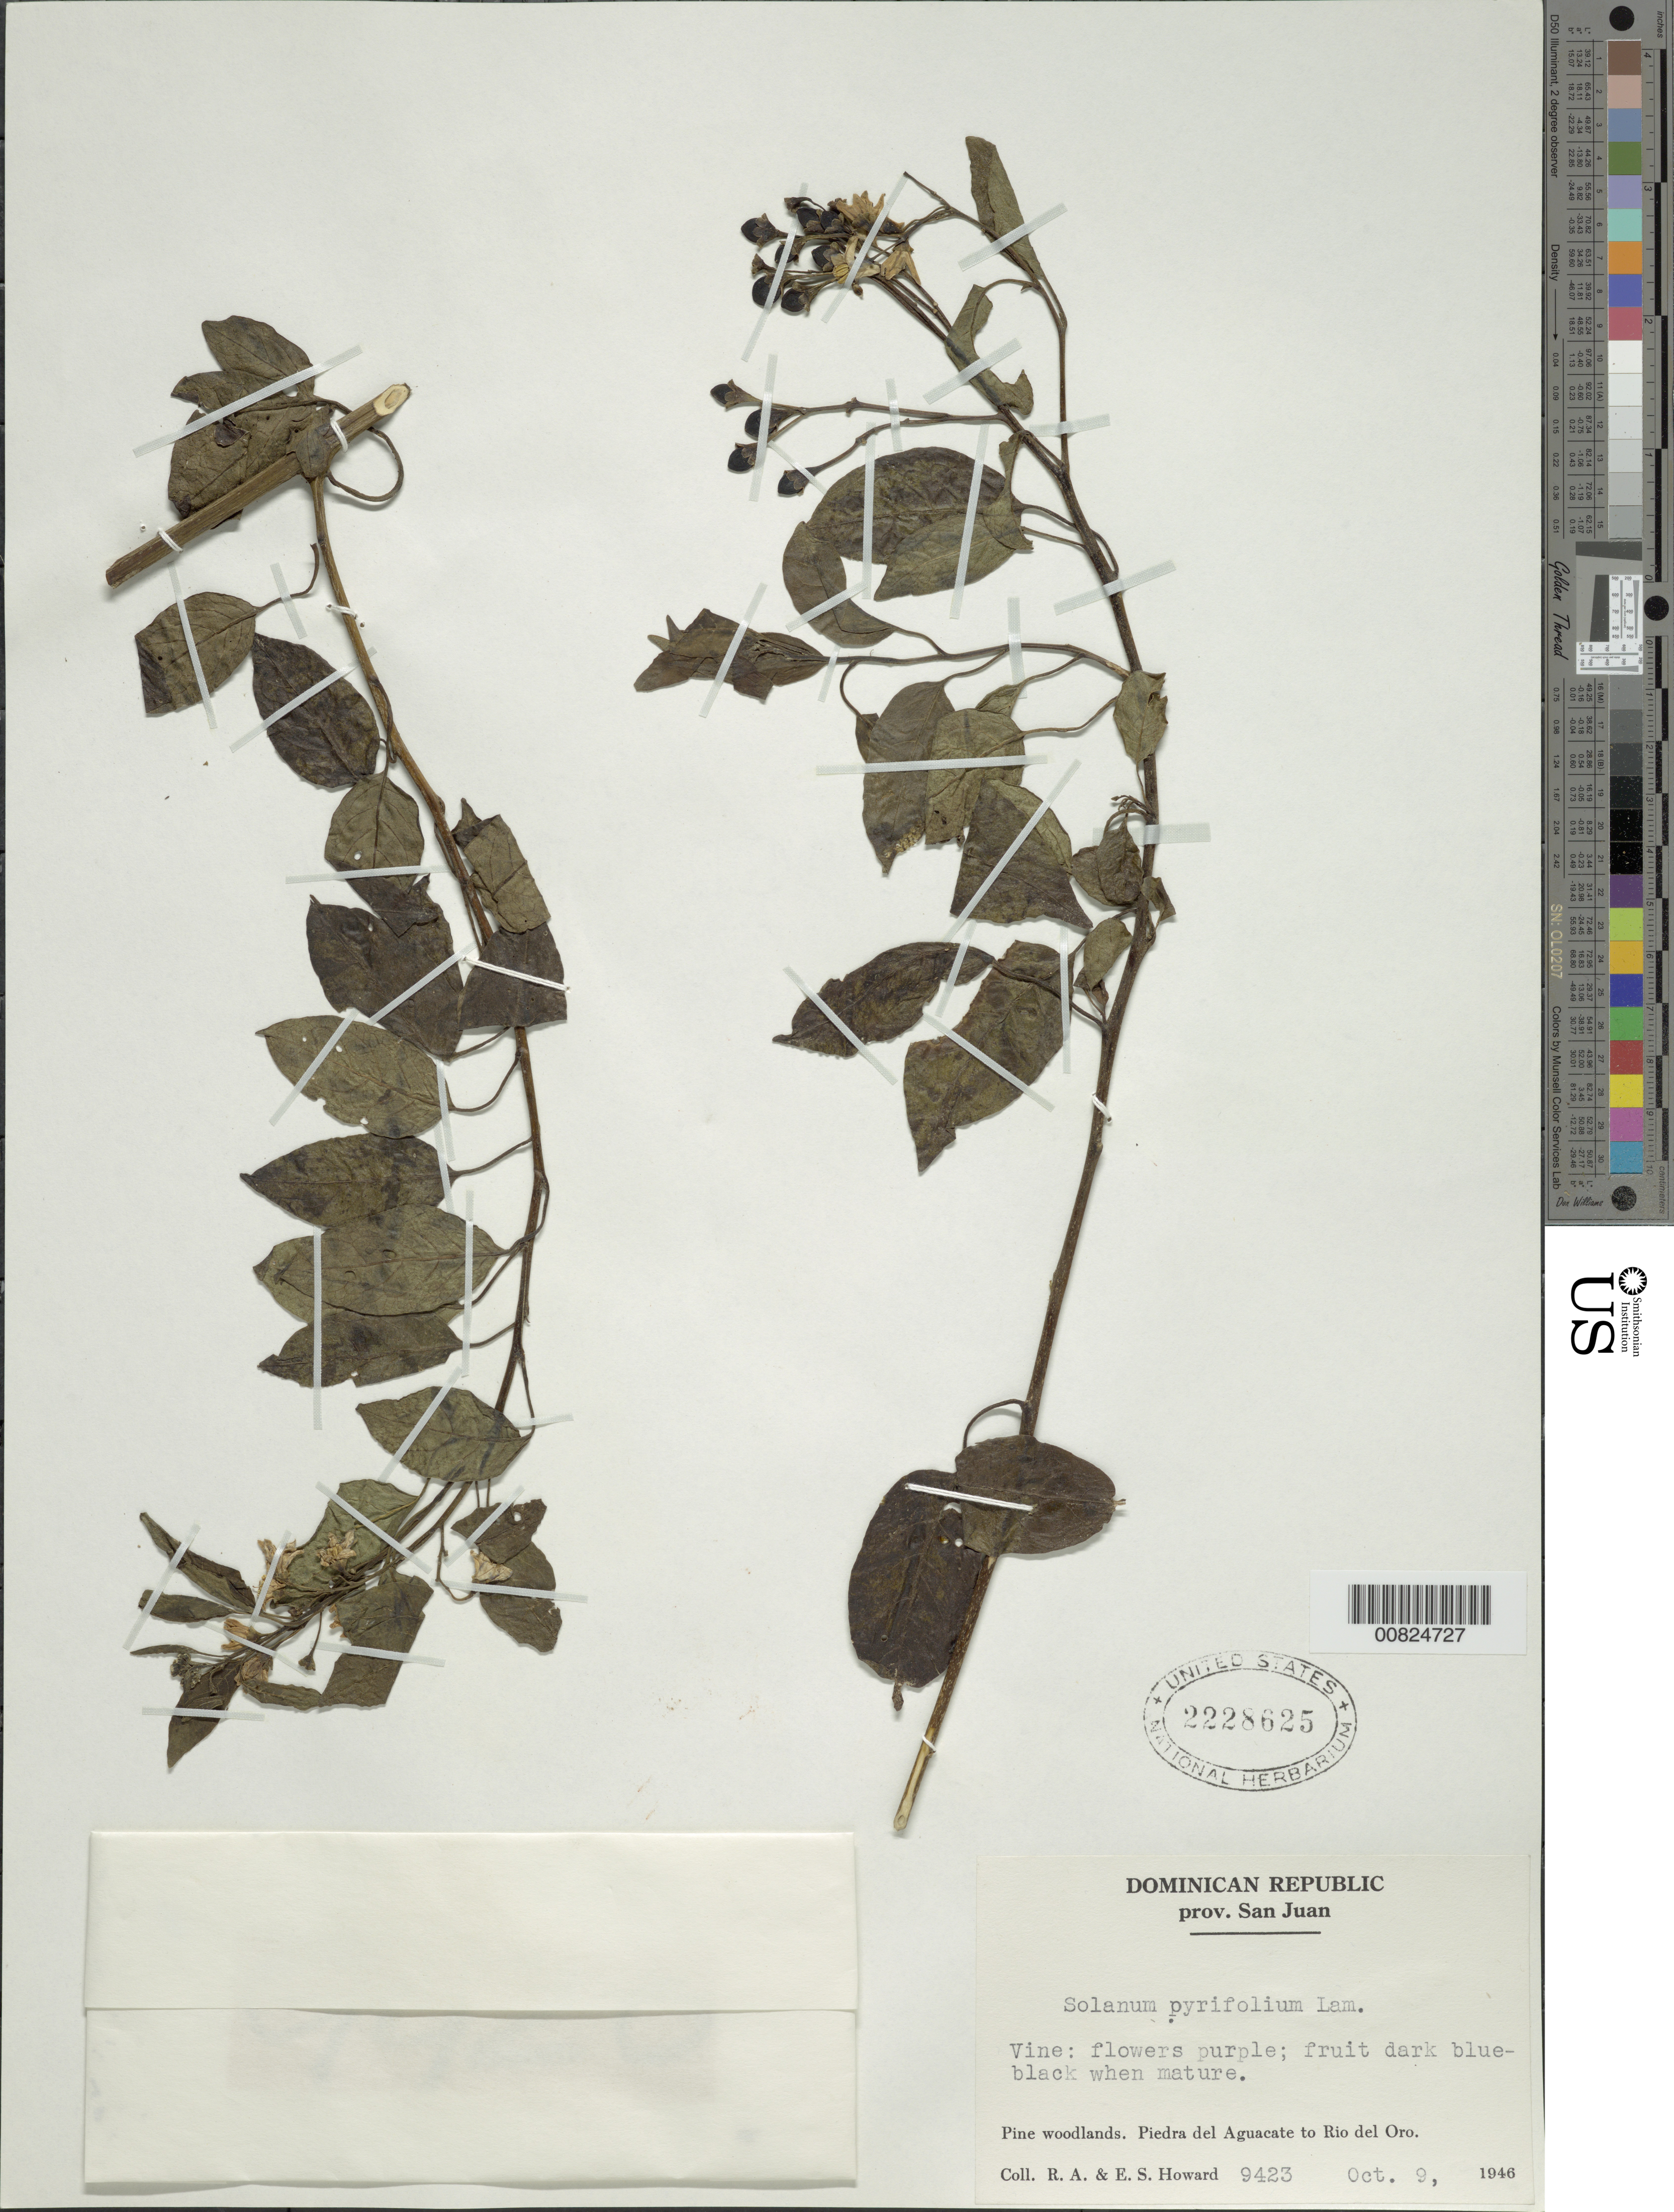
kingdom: Plantae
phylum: Tracheophyta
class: Magnoliopsida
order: Solanales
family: Solanaceae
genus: Solanum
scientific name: Solanum pyrifolium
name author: Lam.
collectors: R. A. Howard & E. S. Howard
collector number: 9423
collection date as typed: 09 Oct 1946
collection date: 1946-10-09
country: Dominican Republic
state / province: San Juan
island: Hispaniola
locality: Piedra del Aguacate to Rio del Oro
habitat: Pine woodlands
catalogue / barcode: US 2228625